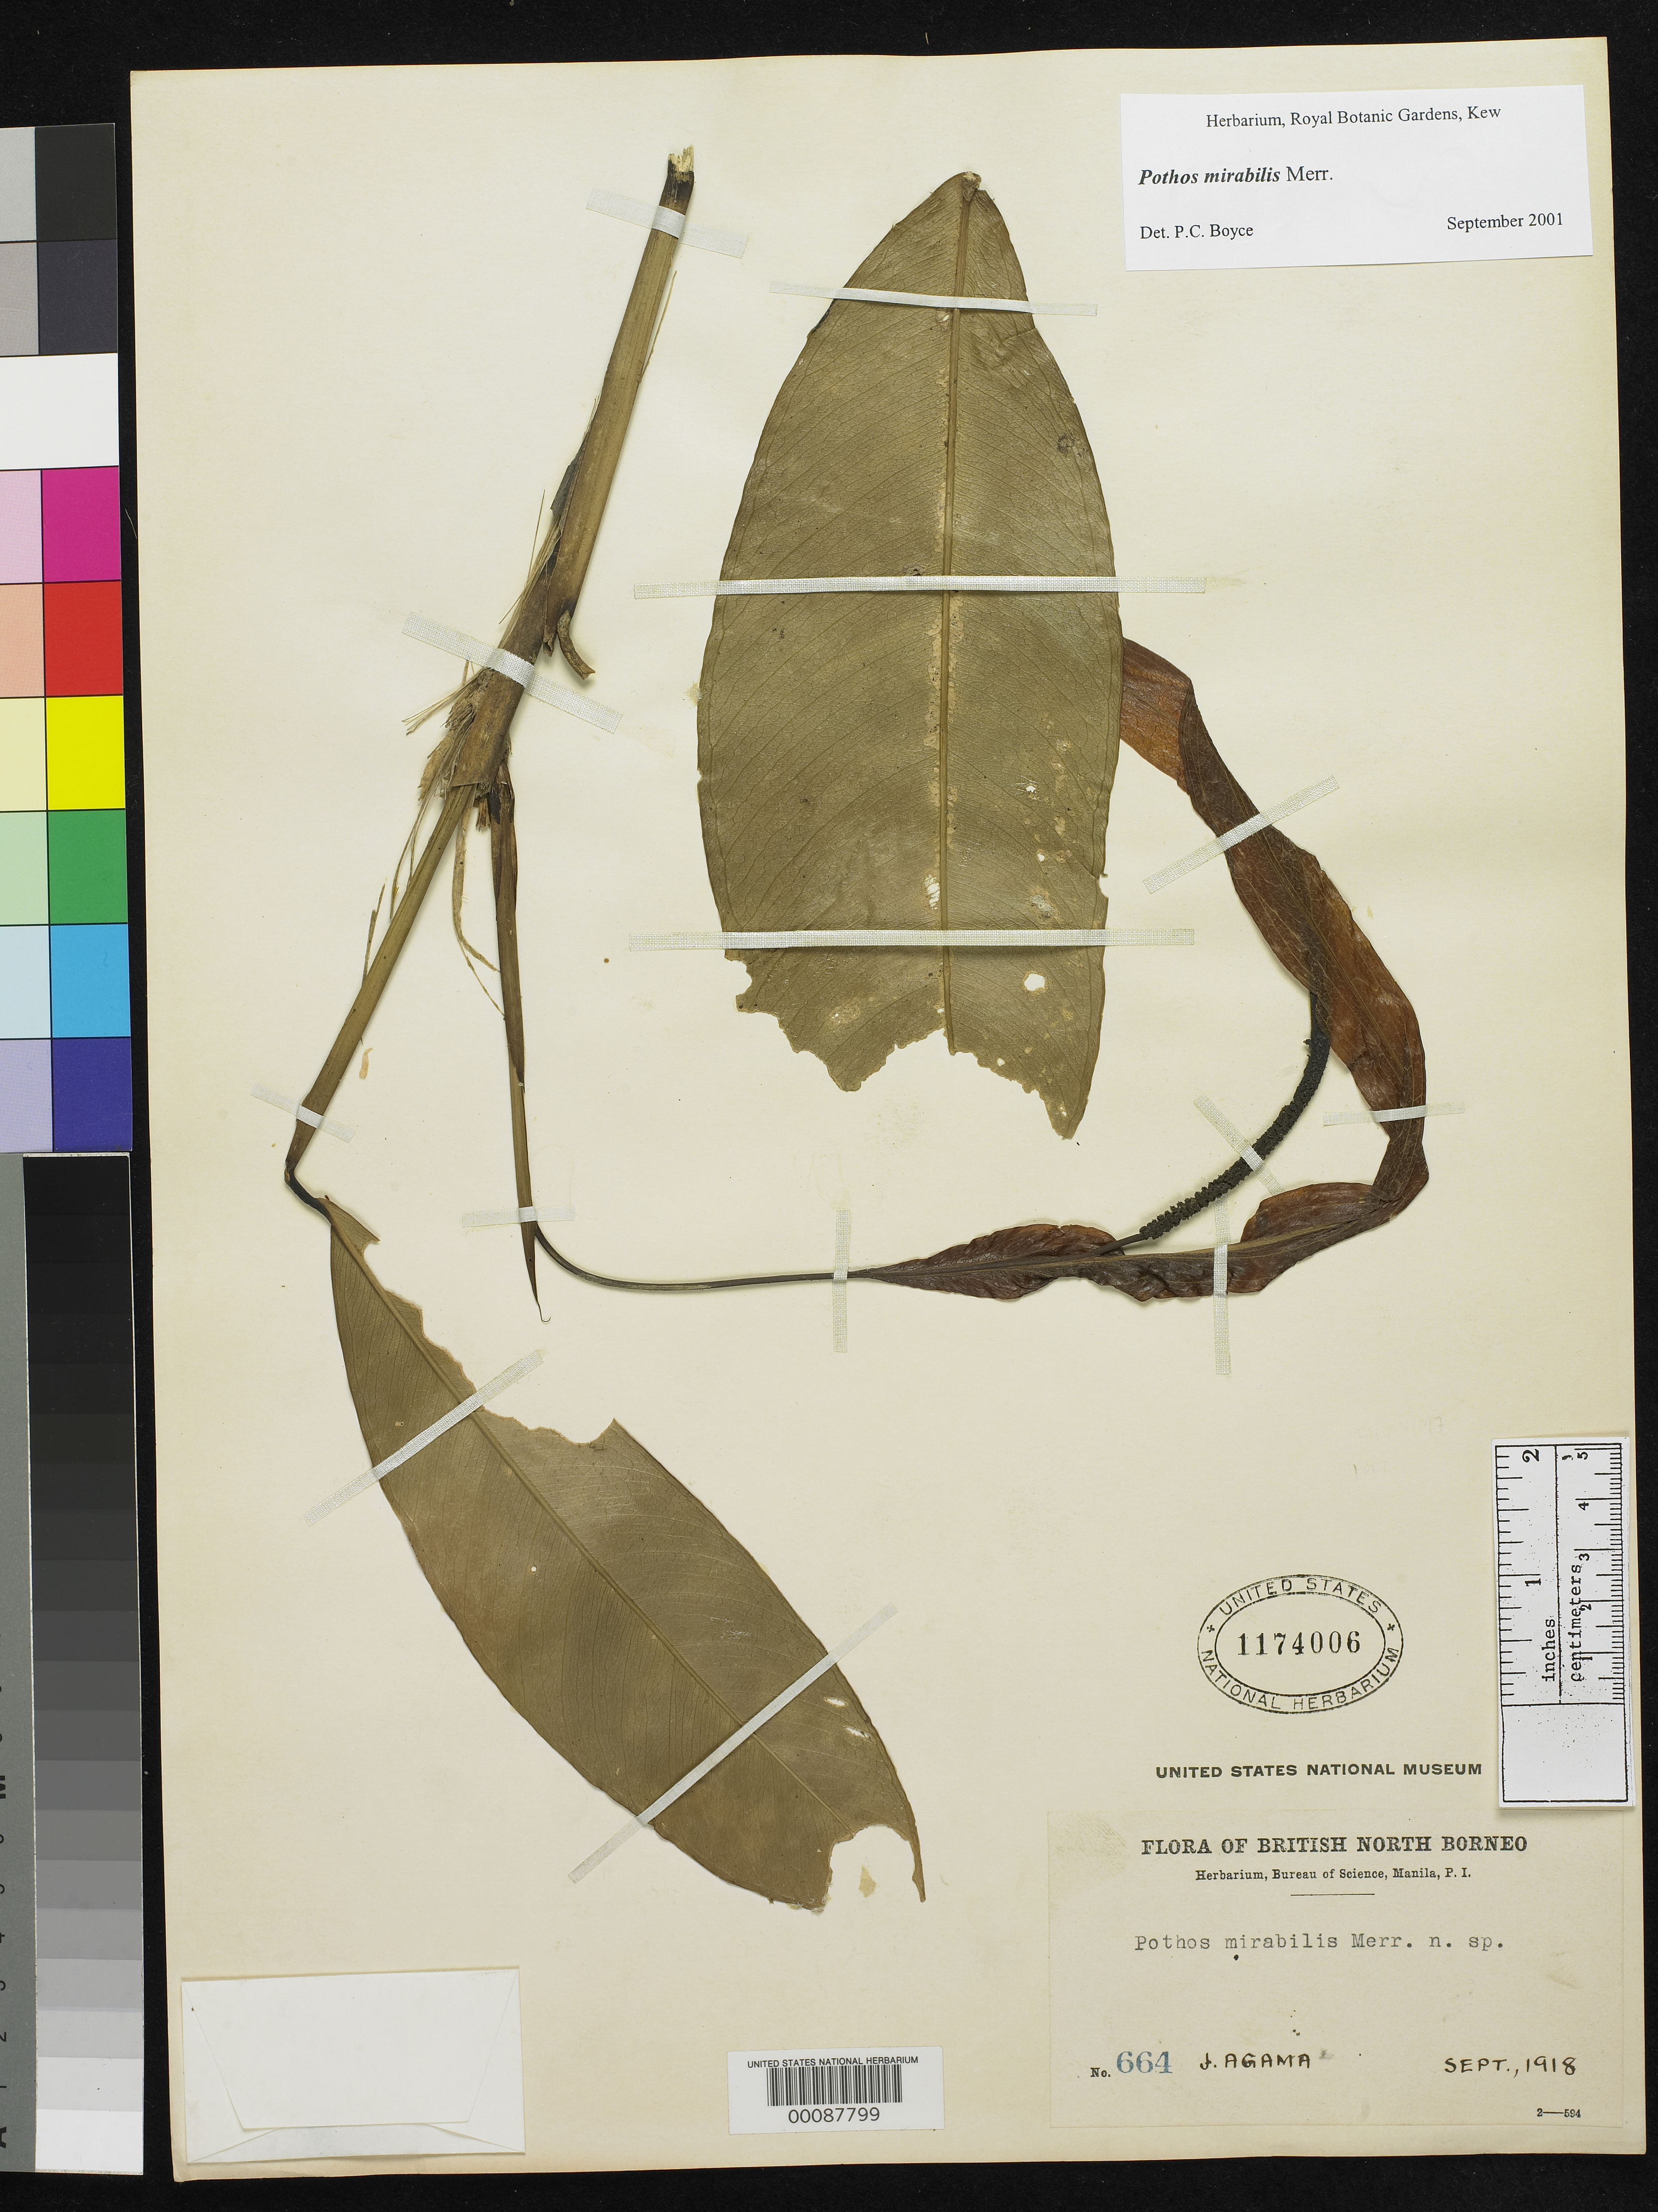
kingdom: Plantae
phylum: Tracheophyta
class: Liliopsida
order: Alismatales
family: Araceae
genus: Pothos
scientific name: Pothos mirabilis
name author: Merr.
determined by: Boyce, Peter C., (K)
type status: Isosyntype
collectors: J. Agama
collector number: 664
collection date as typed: Sep 1918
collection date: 1918-09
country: Malaysia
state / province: Sabah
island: Borneo Island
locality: British North Borneo.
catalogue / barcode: US 1174006